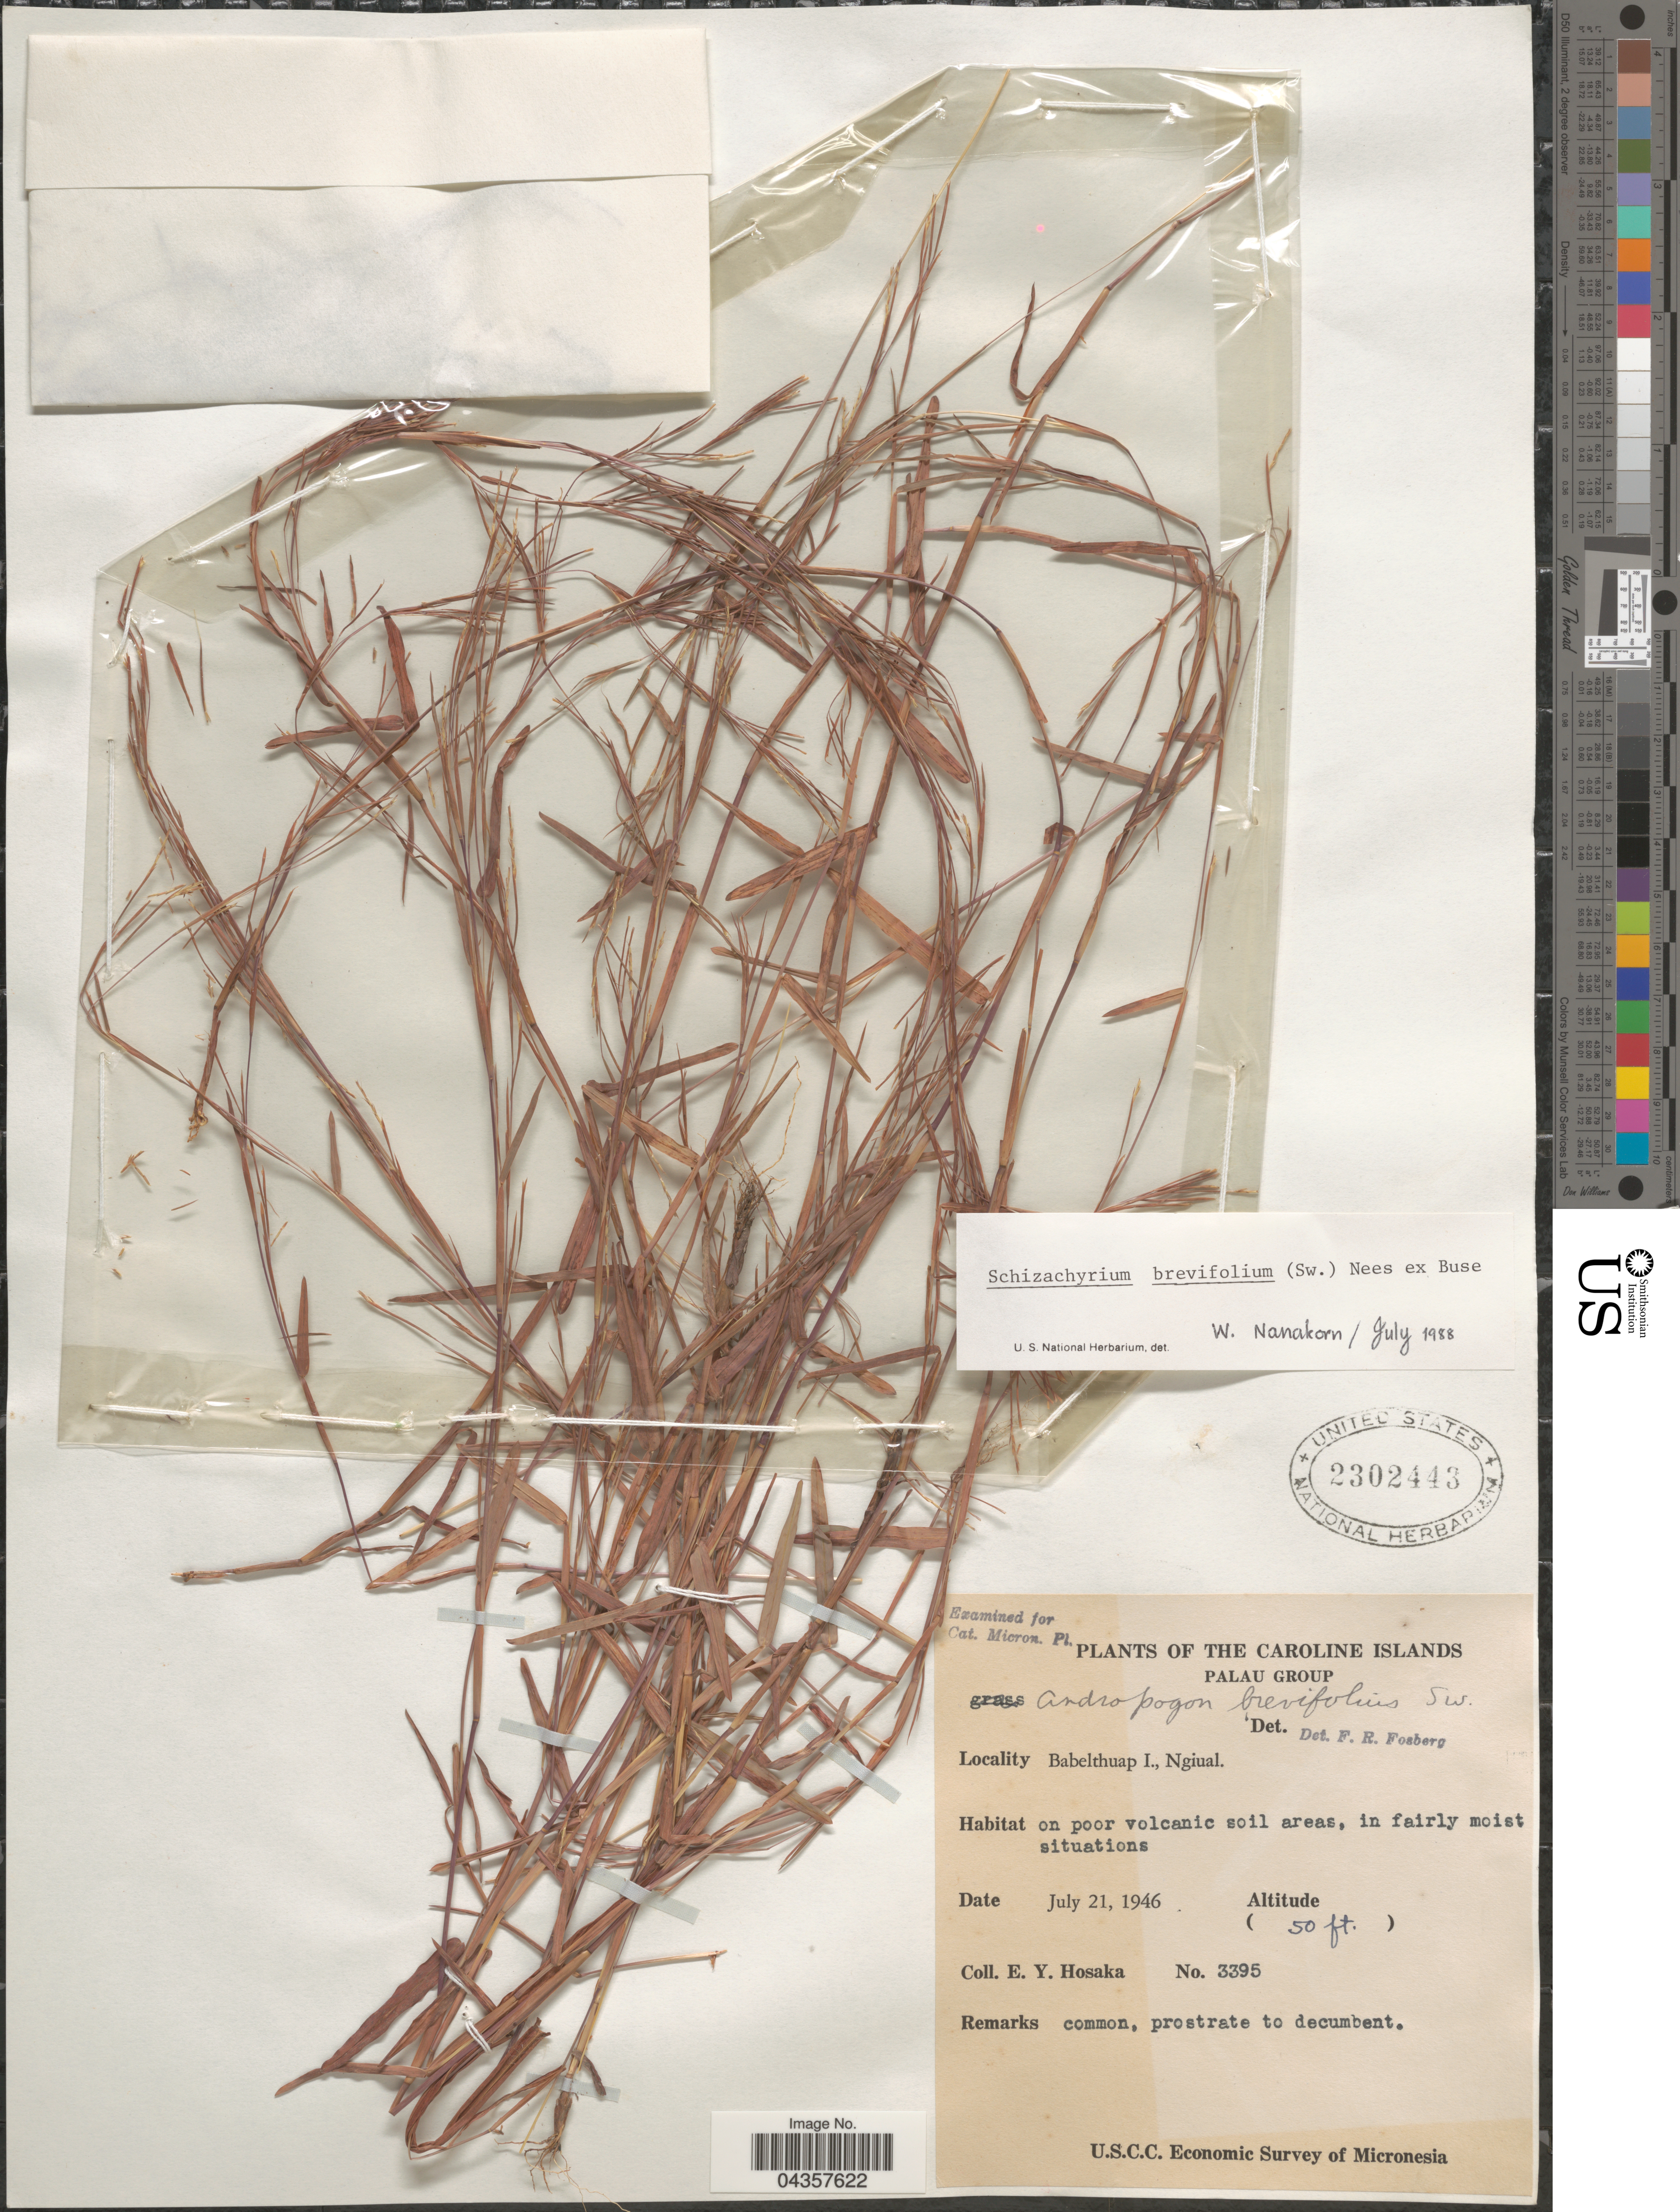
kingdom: Plantae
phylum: Tracheophyta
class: Liliopsida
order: Poales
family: Poaceae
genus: Schizachyrium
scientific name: Schizachyrium brevifolium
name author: (Sw.) Nees ex Büse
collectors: E. Y. Hosaka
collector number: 3395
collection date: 1946-07-21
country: Palau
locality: The Caroline Islands. Palau Group. Babelthuap I., Ngiual. U.S.C.C. Economic Survey of Micronesia.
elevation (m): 15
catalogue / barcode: US 2302443